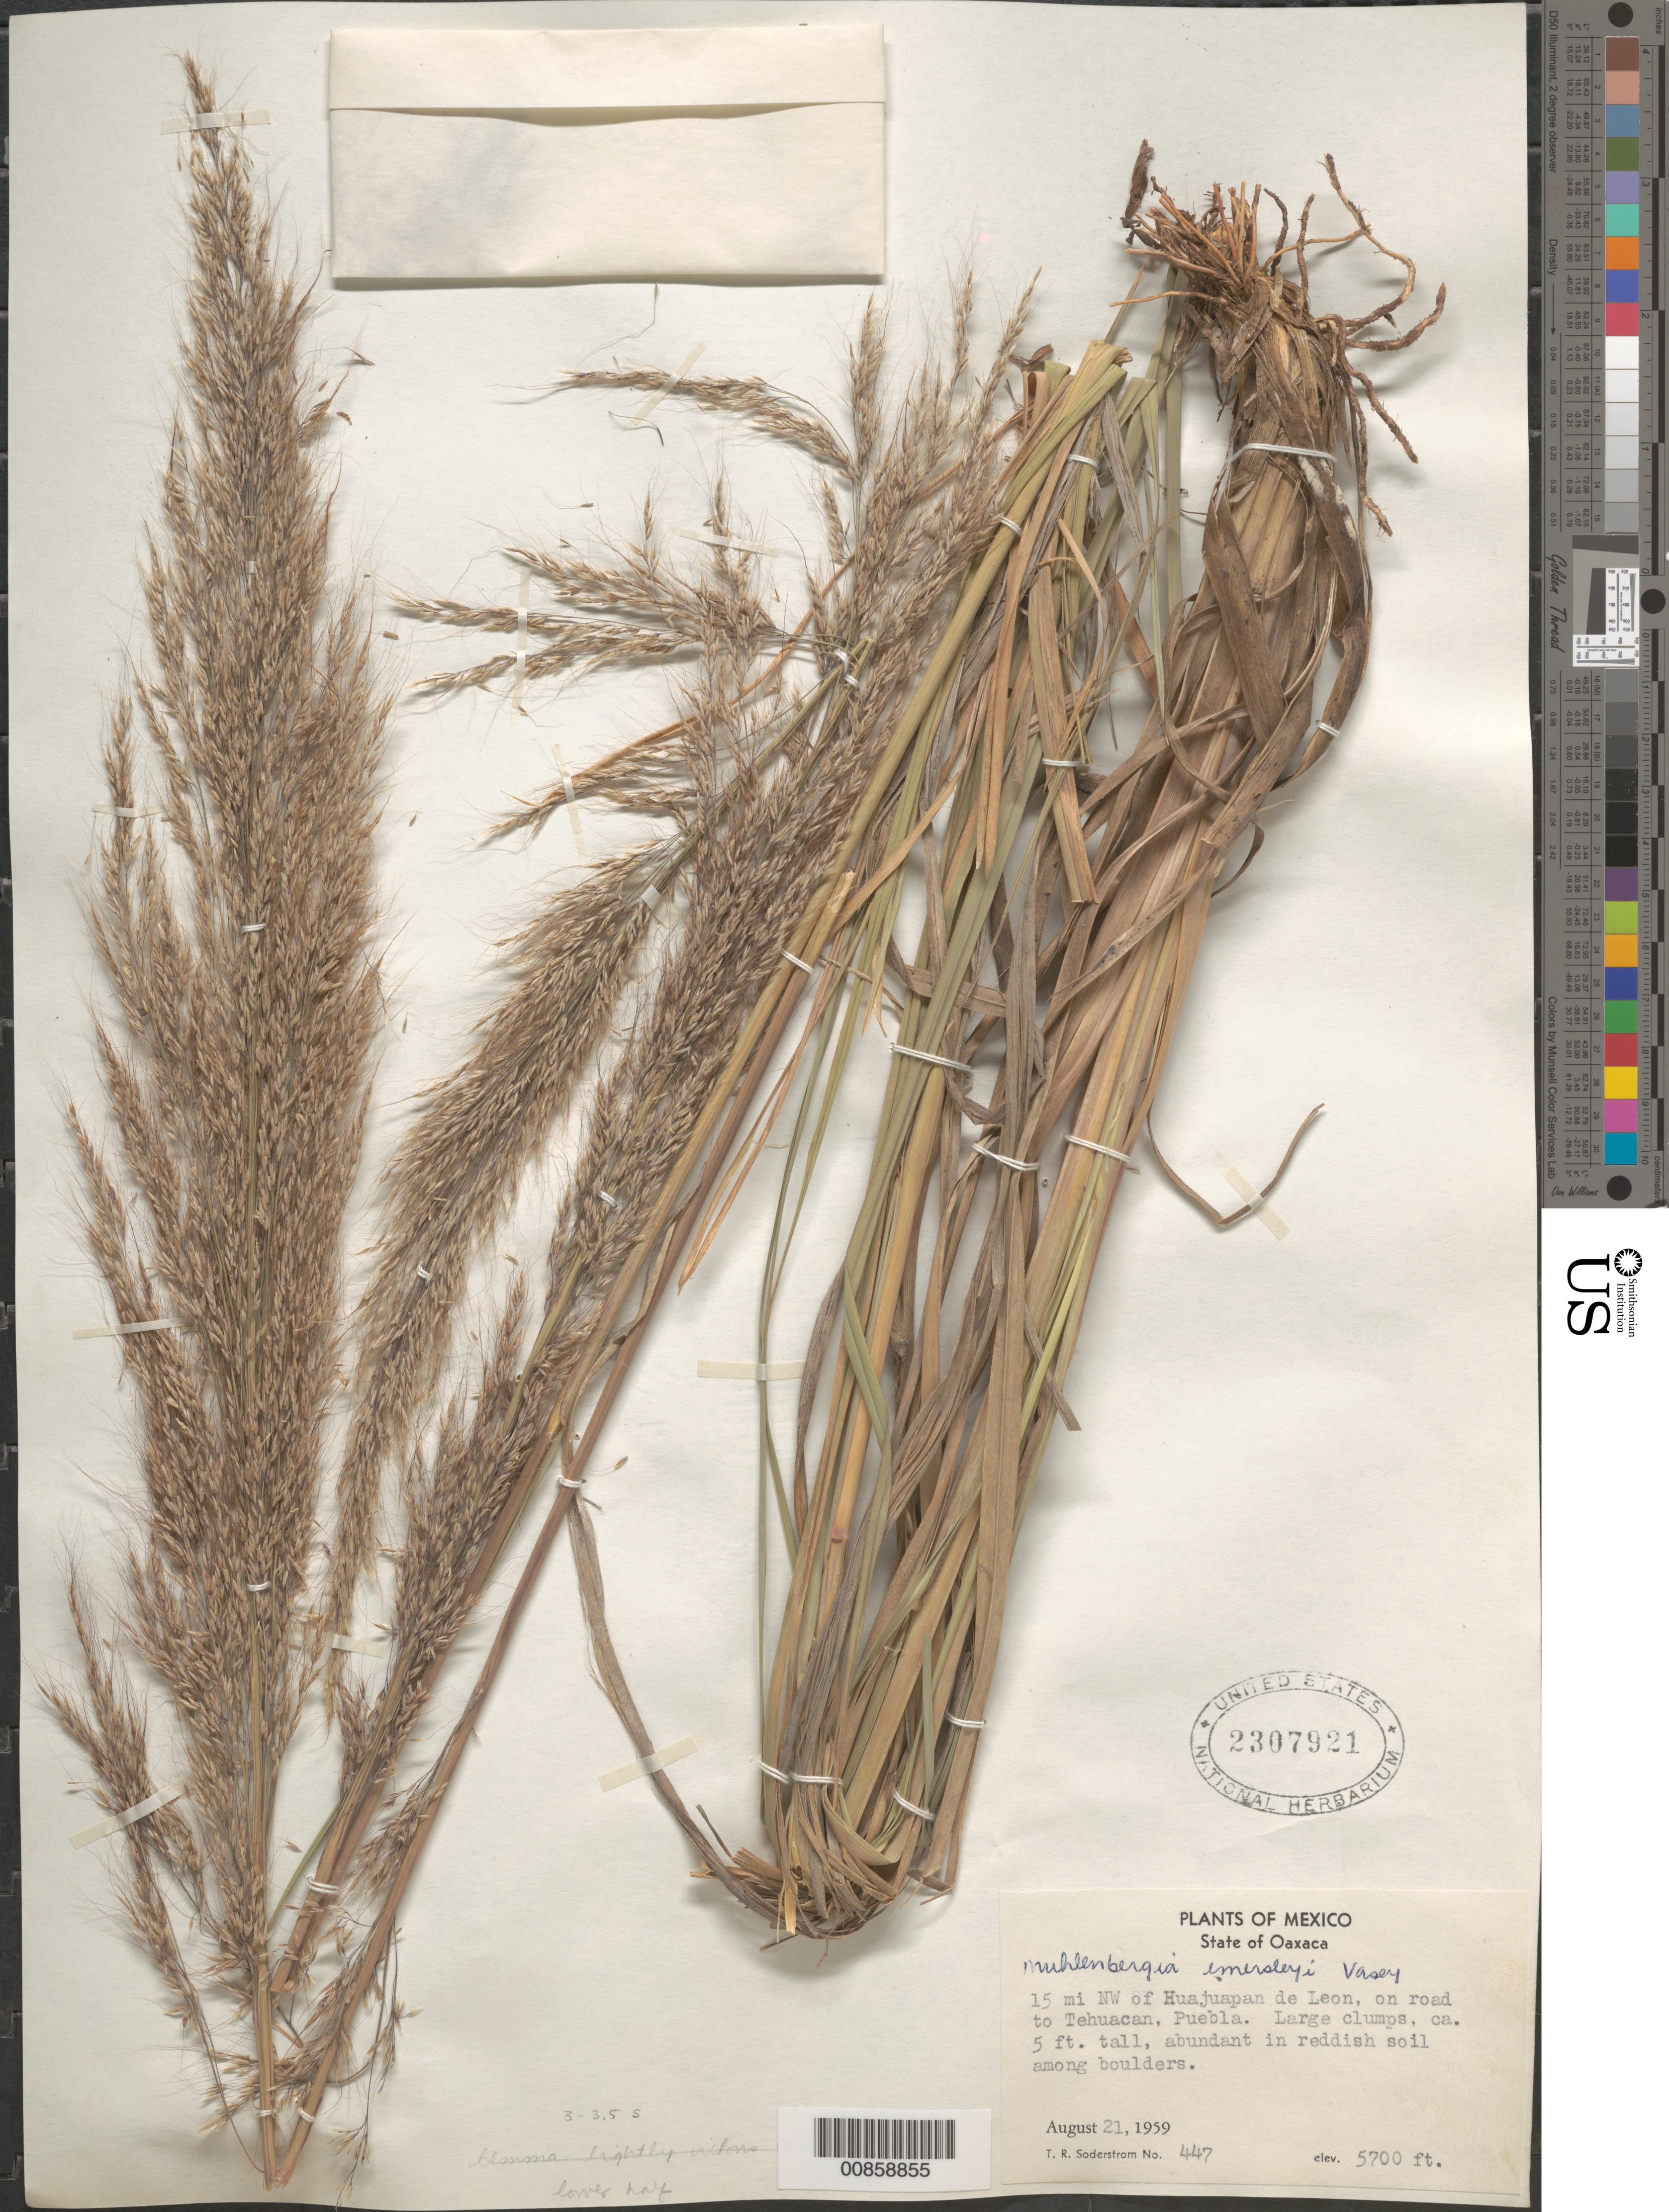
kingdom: Plantae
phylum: Tracheophyta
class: Liliopsida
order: Poales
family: Poaceae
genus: Muhlenbergia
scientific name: Muhlenbergia emersleyi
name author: Vasey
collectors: T. R. Soderstrom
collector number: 447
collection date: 1959-08-21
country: Mexico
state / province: Oaxaca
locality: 15 mi NW of Huajuapan de Leon, on road to Tehuacan, Puebla.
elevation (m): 1737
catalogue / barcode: US 2307921